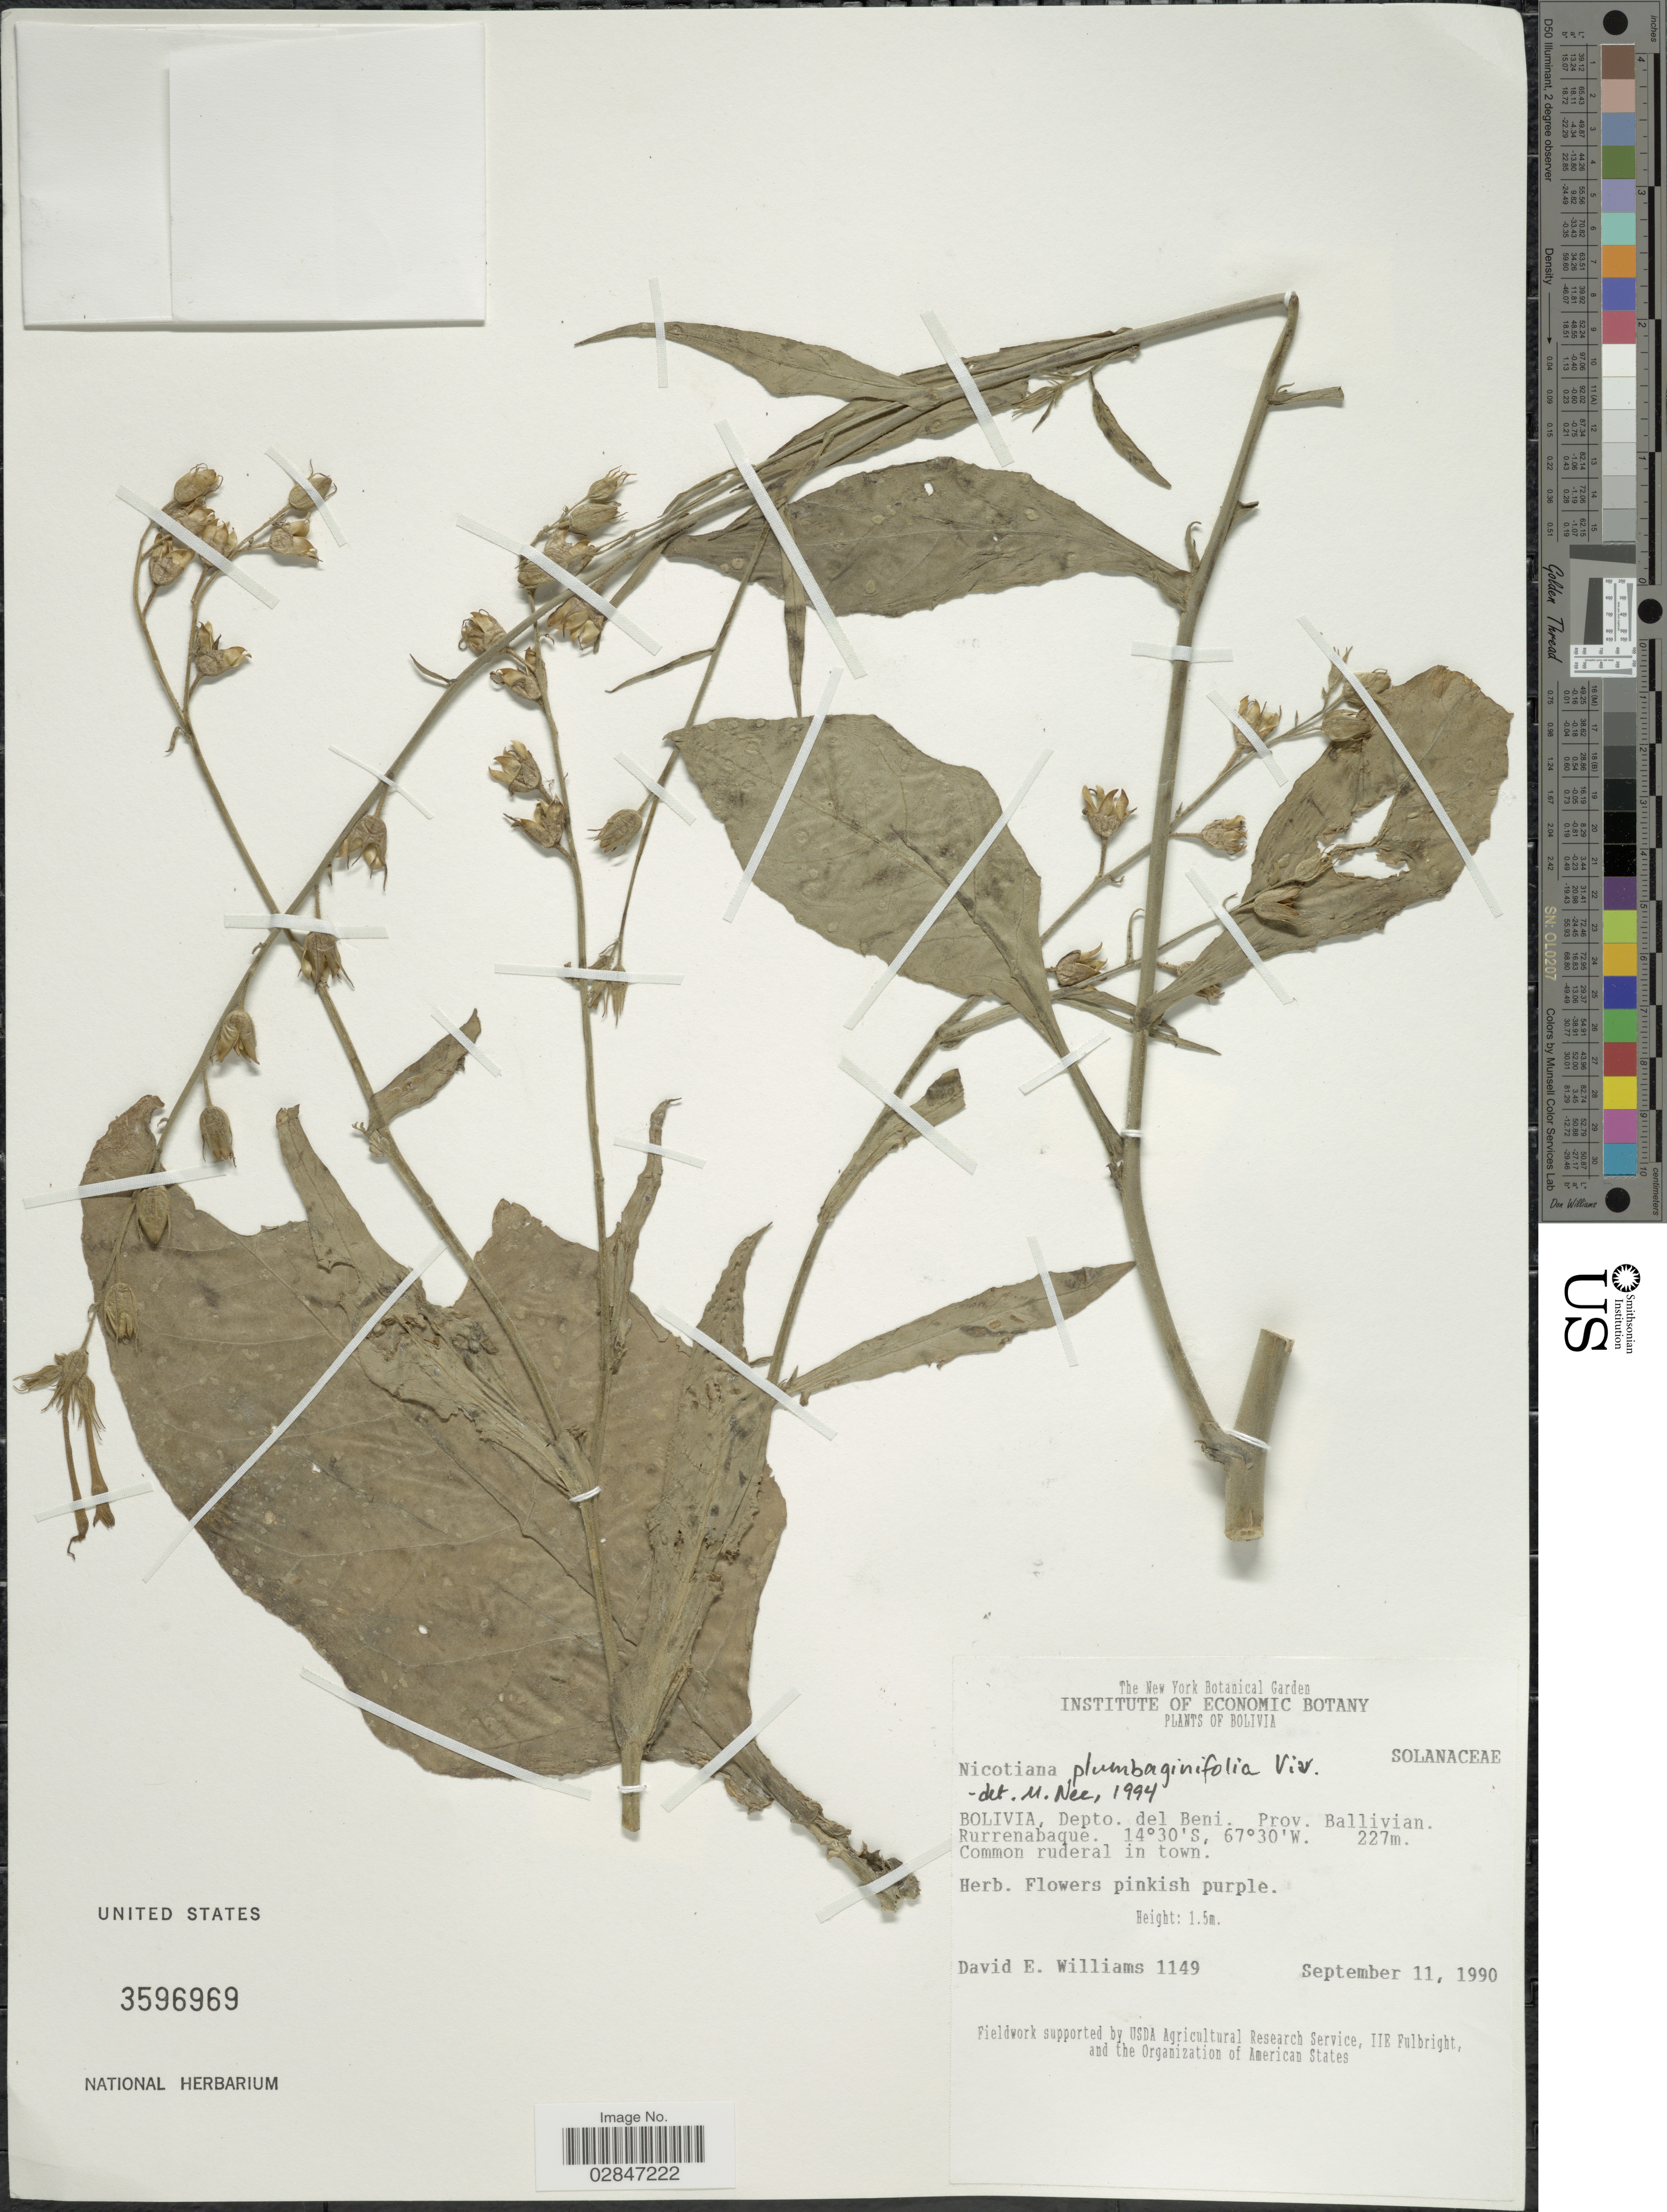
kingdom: Plantae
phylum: Tracheophyta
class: Magnoliopsida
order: Solanales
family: Solanaceae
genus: Nicotiana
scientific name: Nicotiana plumbaginifolia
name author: Viv.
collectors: D. E. Williams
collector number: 1149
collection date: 1990-09-11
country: Bolivia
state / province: Beni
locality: Depto. del Beni, prov. Ballivian, Rurrenabaque.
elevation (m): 227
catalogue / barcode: US 3596969